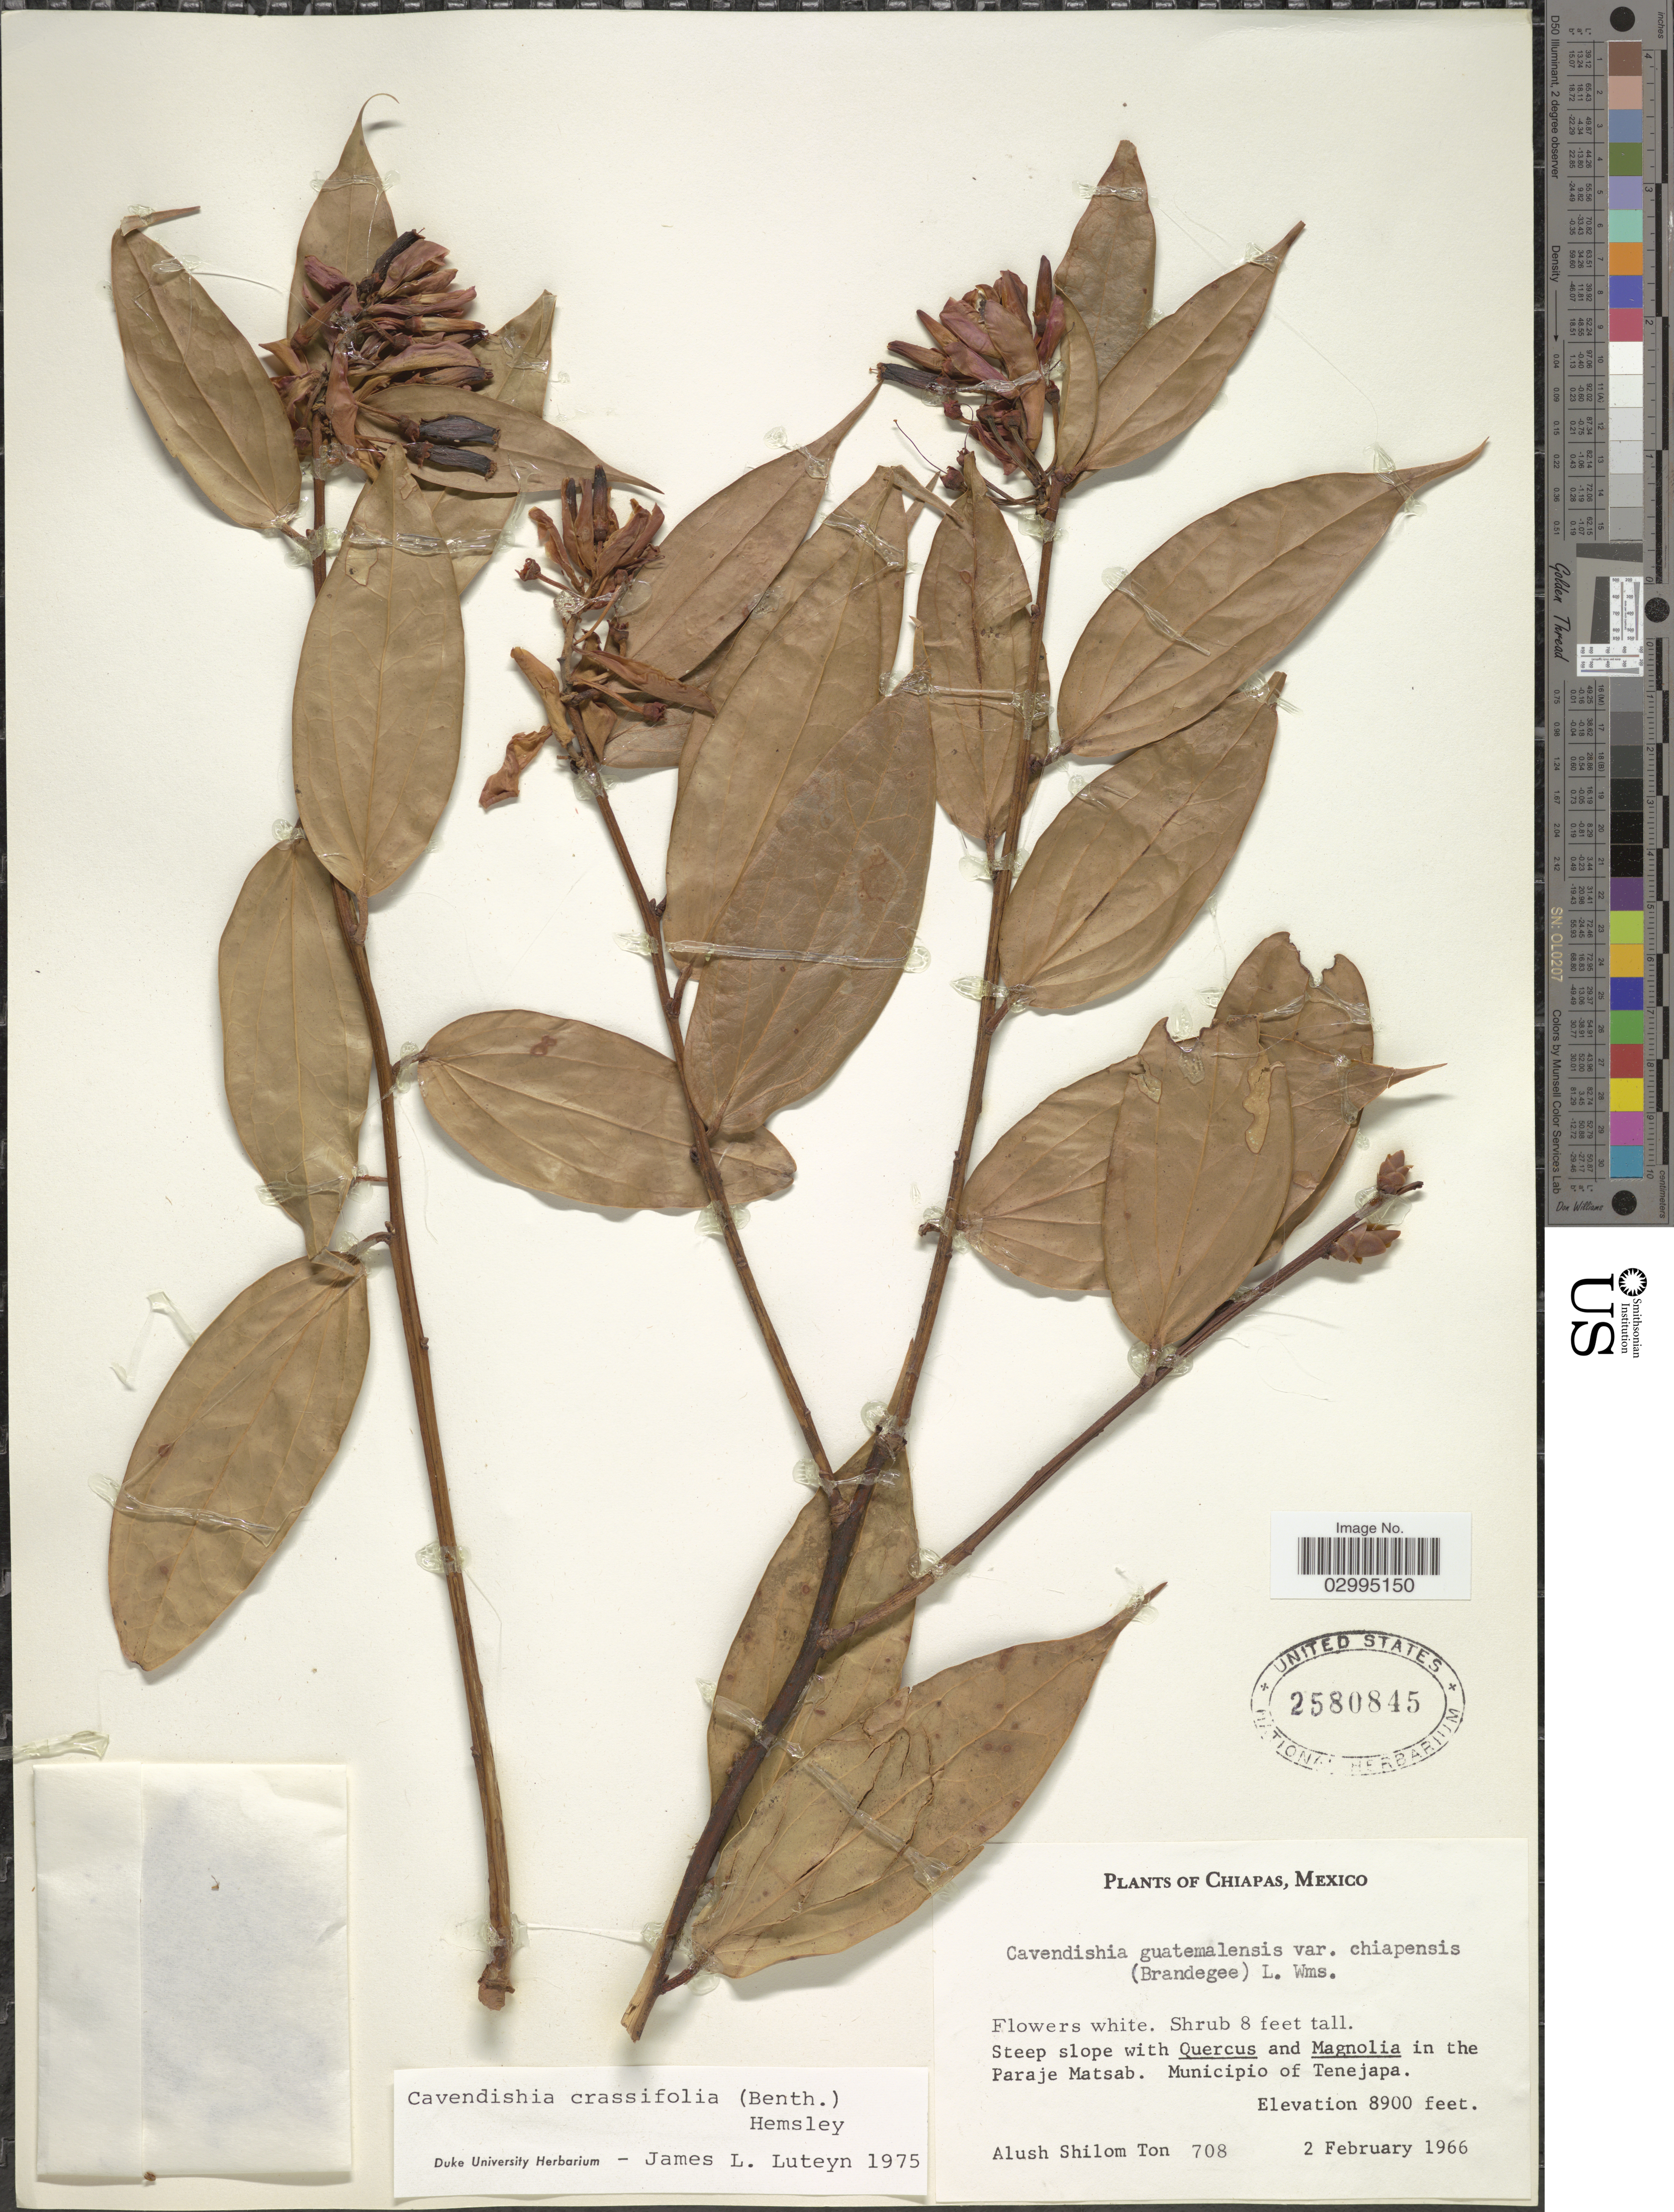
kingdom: Plantae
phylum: Tracheophyta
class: Magnoliopsida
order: Ericales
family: Ericaceae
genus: Cavendishia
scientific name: Cavendishia crassifolia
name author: (Benth.) Hemsl.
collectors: A. S. Ton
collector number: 708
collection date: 1966-02-02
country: Mexico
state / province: Chiapas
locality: In the Paraje Matsab. Municipio of Tenejapa.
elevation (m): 2713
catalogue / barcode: US 2580845